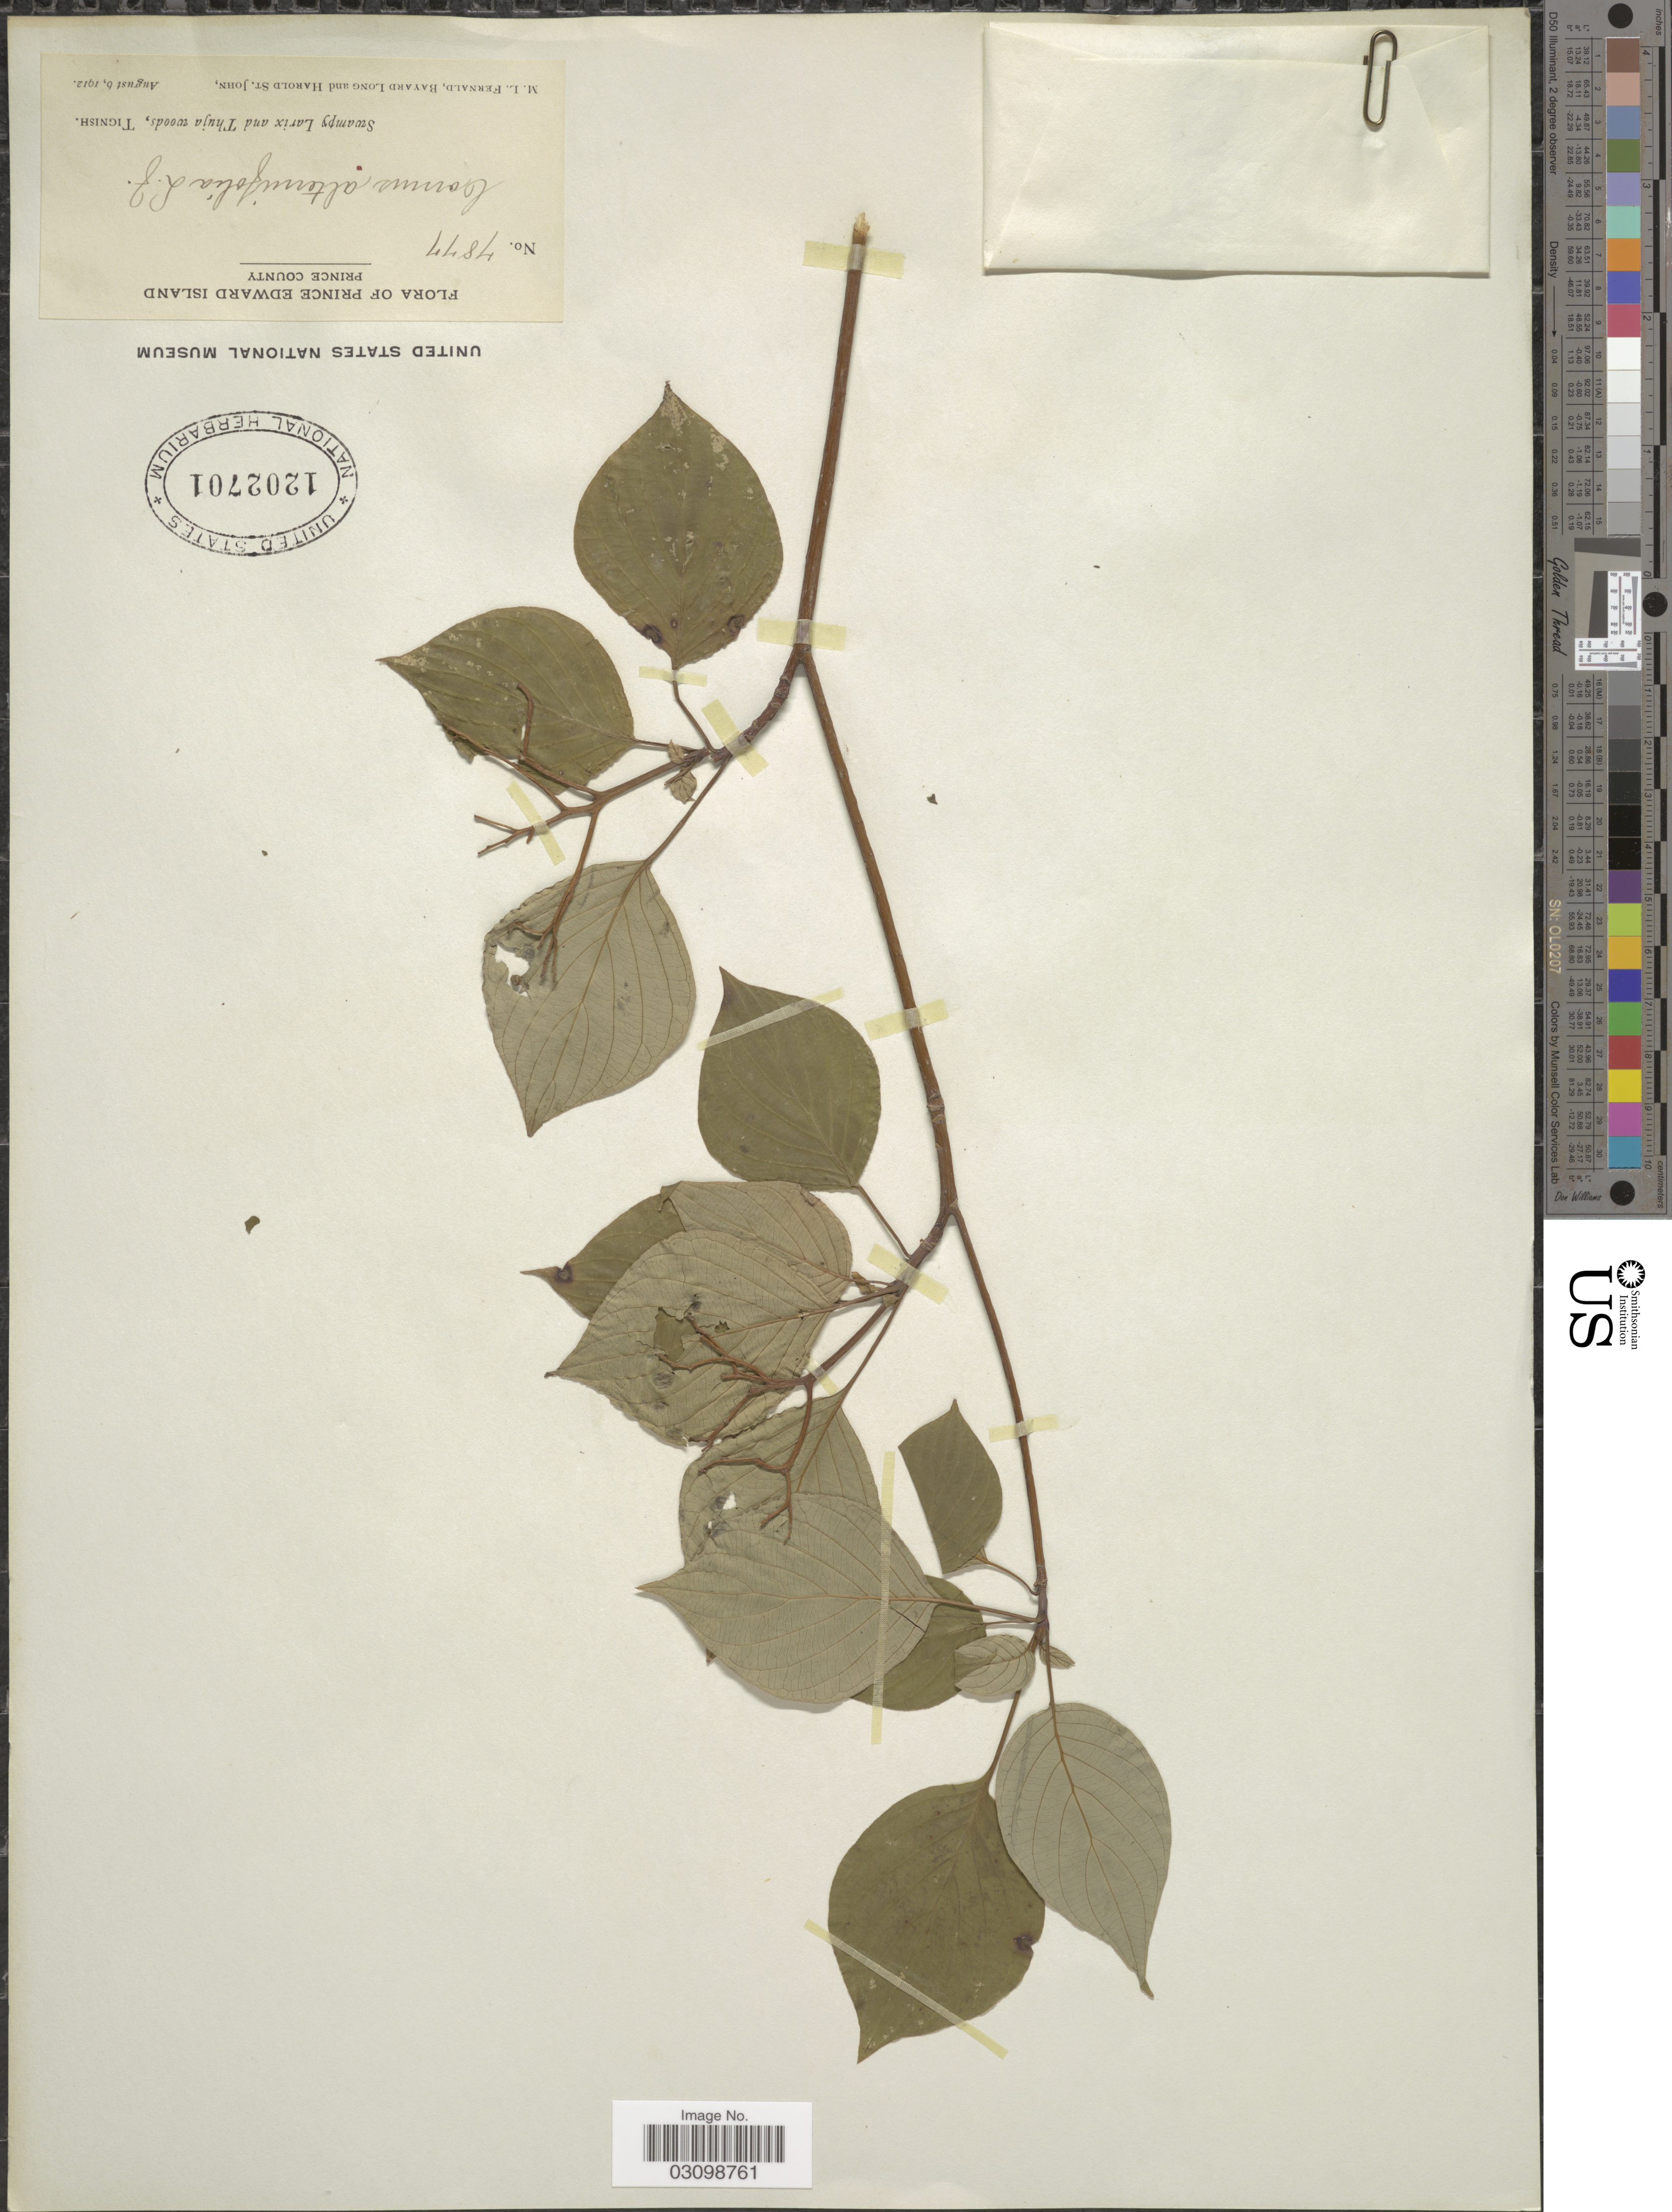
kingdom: Plantae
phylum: Tracheophyta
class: Magnoliopsida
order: Cornales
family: Cornaceae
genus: Cornus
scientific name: Cornus alternifolia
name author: L.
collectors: M. L. Fernald, B. Long & H. St. John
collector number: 7877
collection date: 1912-08-06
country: Canada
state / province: Prince Edward Island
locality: Prince County. Swampy Larix and Thuja woods, Tignish.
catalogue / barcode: US 1202701